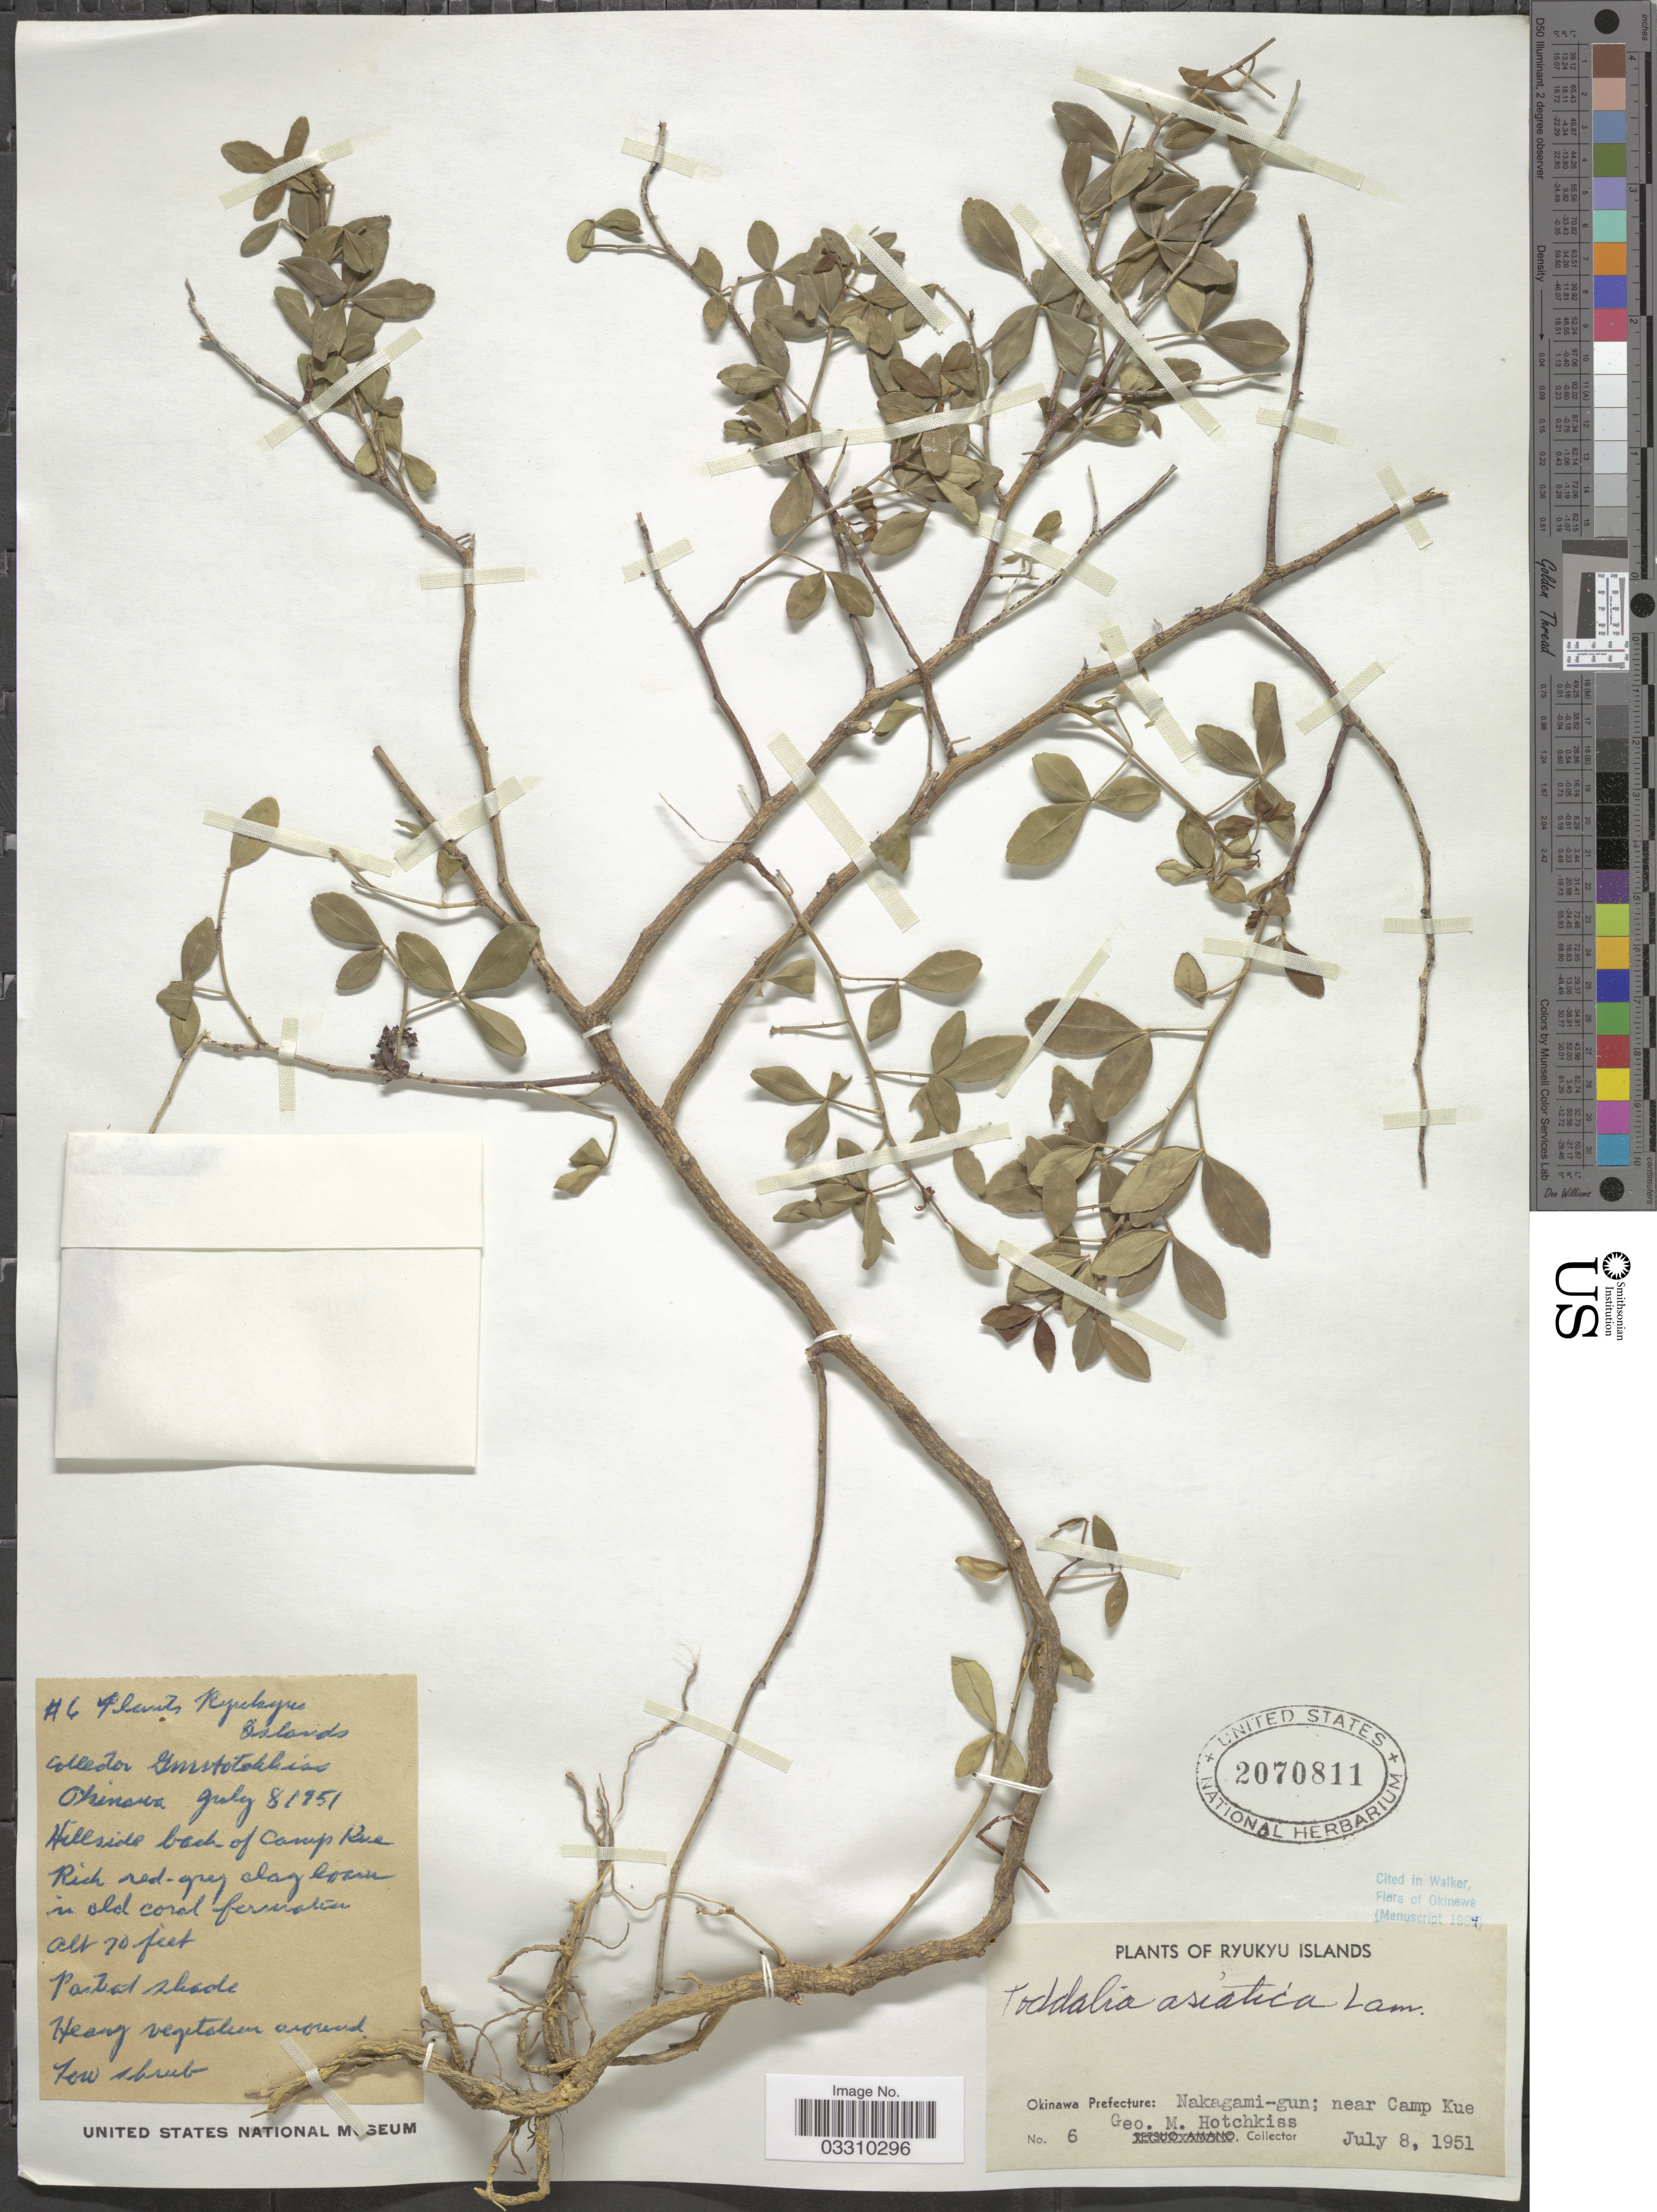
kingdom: Plantae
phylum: Tracheophyta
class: Magnoliopsida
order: Sapindales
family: Rutaceae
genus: Zanthoxylum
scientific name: Zanthoxylum asiaticum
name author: (L.) Appelhans et al.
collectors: G. Hotchkiss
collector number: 6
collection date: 1951-07-08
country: Japan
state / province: Okinawa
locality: Ryukyu Islands. Okinawa Prefecture: Nakagami-gun; near Camp Kue.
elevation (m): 21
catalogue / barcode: US 2070811